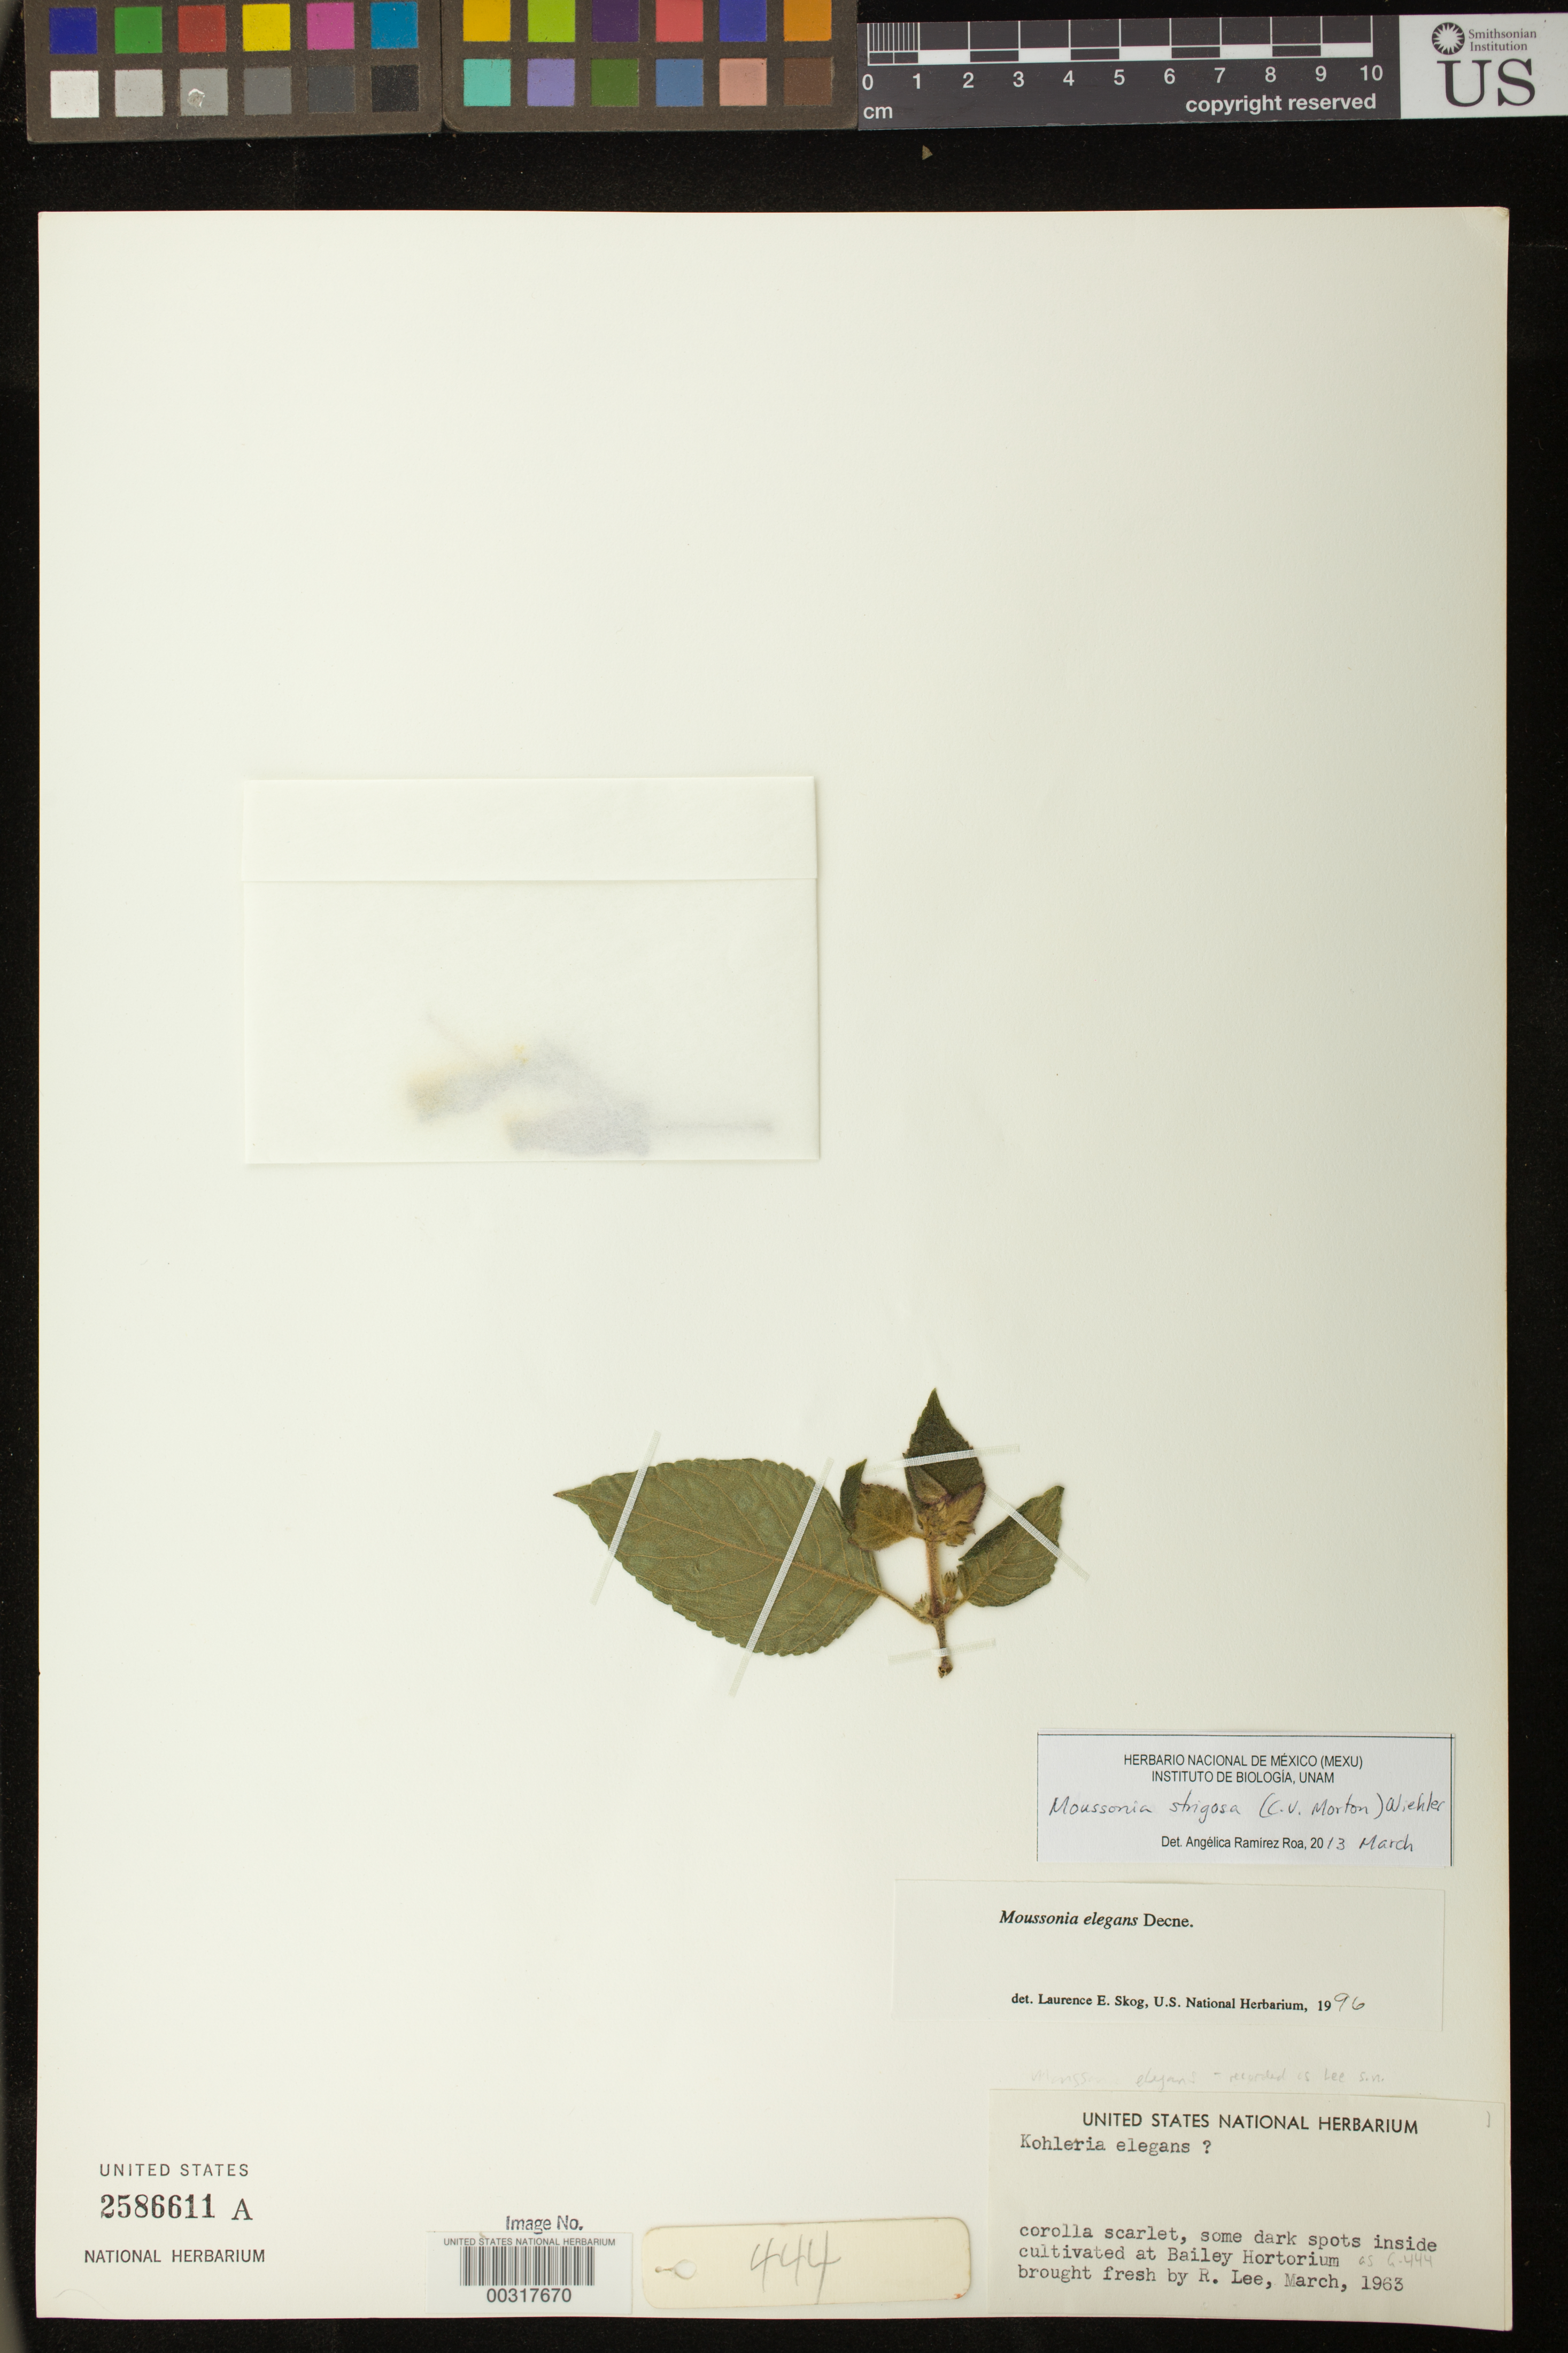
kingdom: Plantae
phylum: Tracheophyta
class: Magnoliopsida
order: Lamiales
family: Gesneriaceae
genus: Moussonia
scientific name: Moussonia strigosa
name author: (C.V. Morton) Wiehler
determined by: Ramírez-Roa, A.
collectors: R. Lee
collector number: s.n. [G-444]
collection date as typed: Mar 1963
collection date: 1963-03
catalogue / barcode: US 2586611A